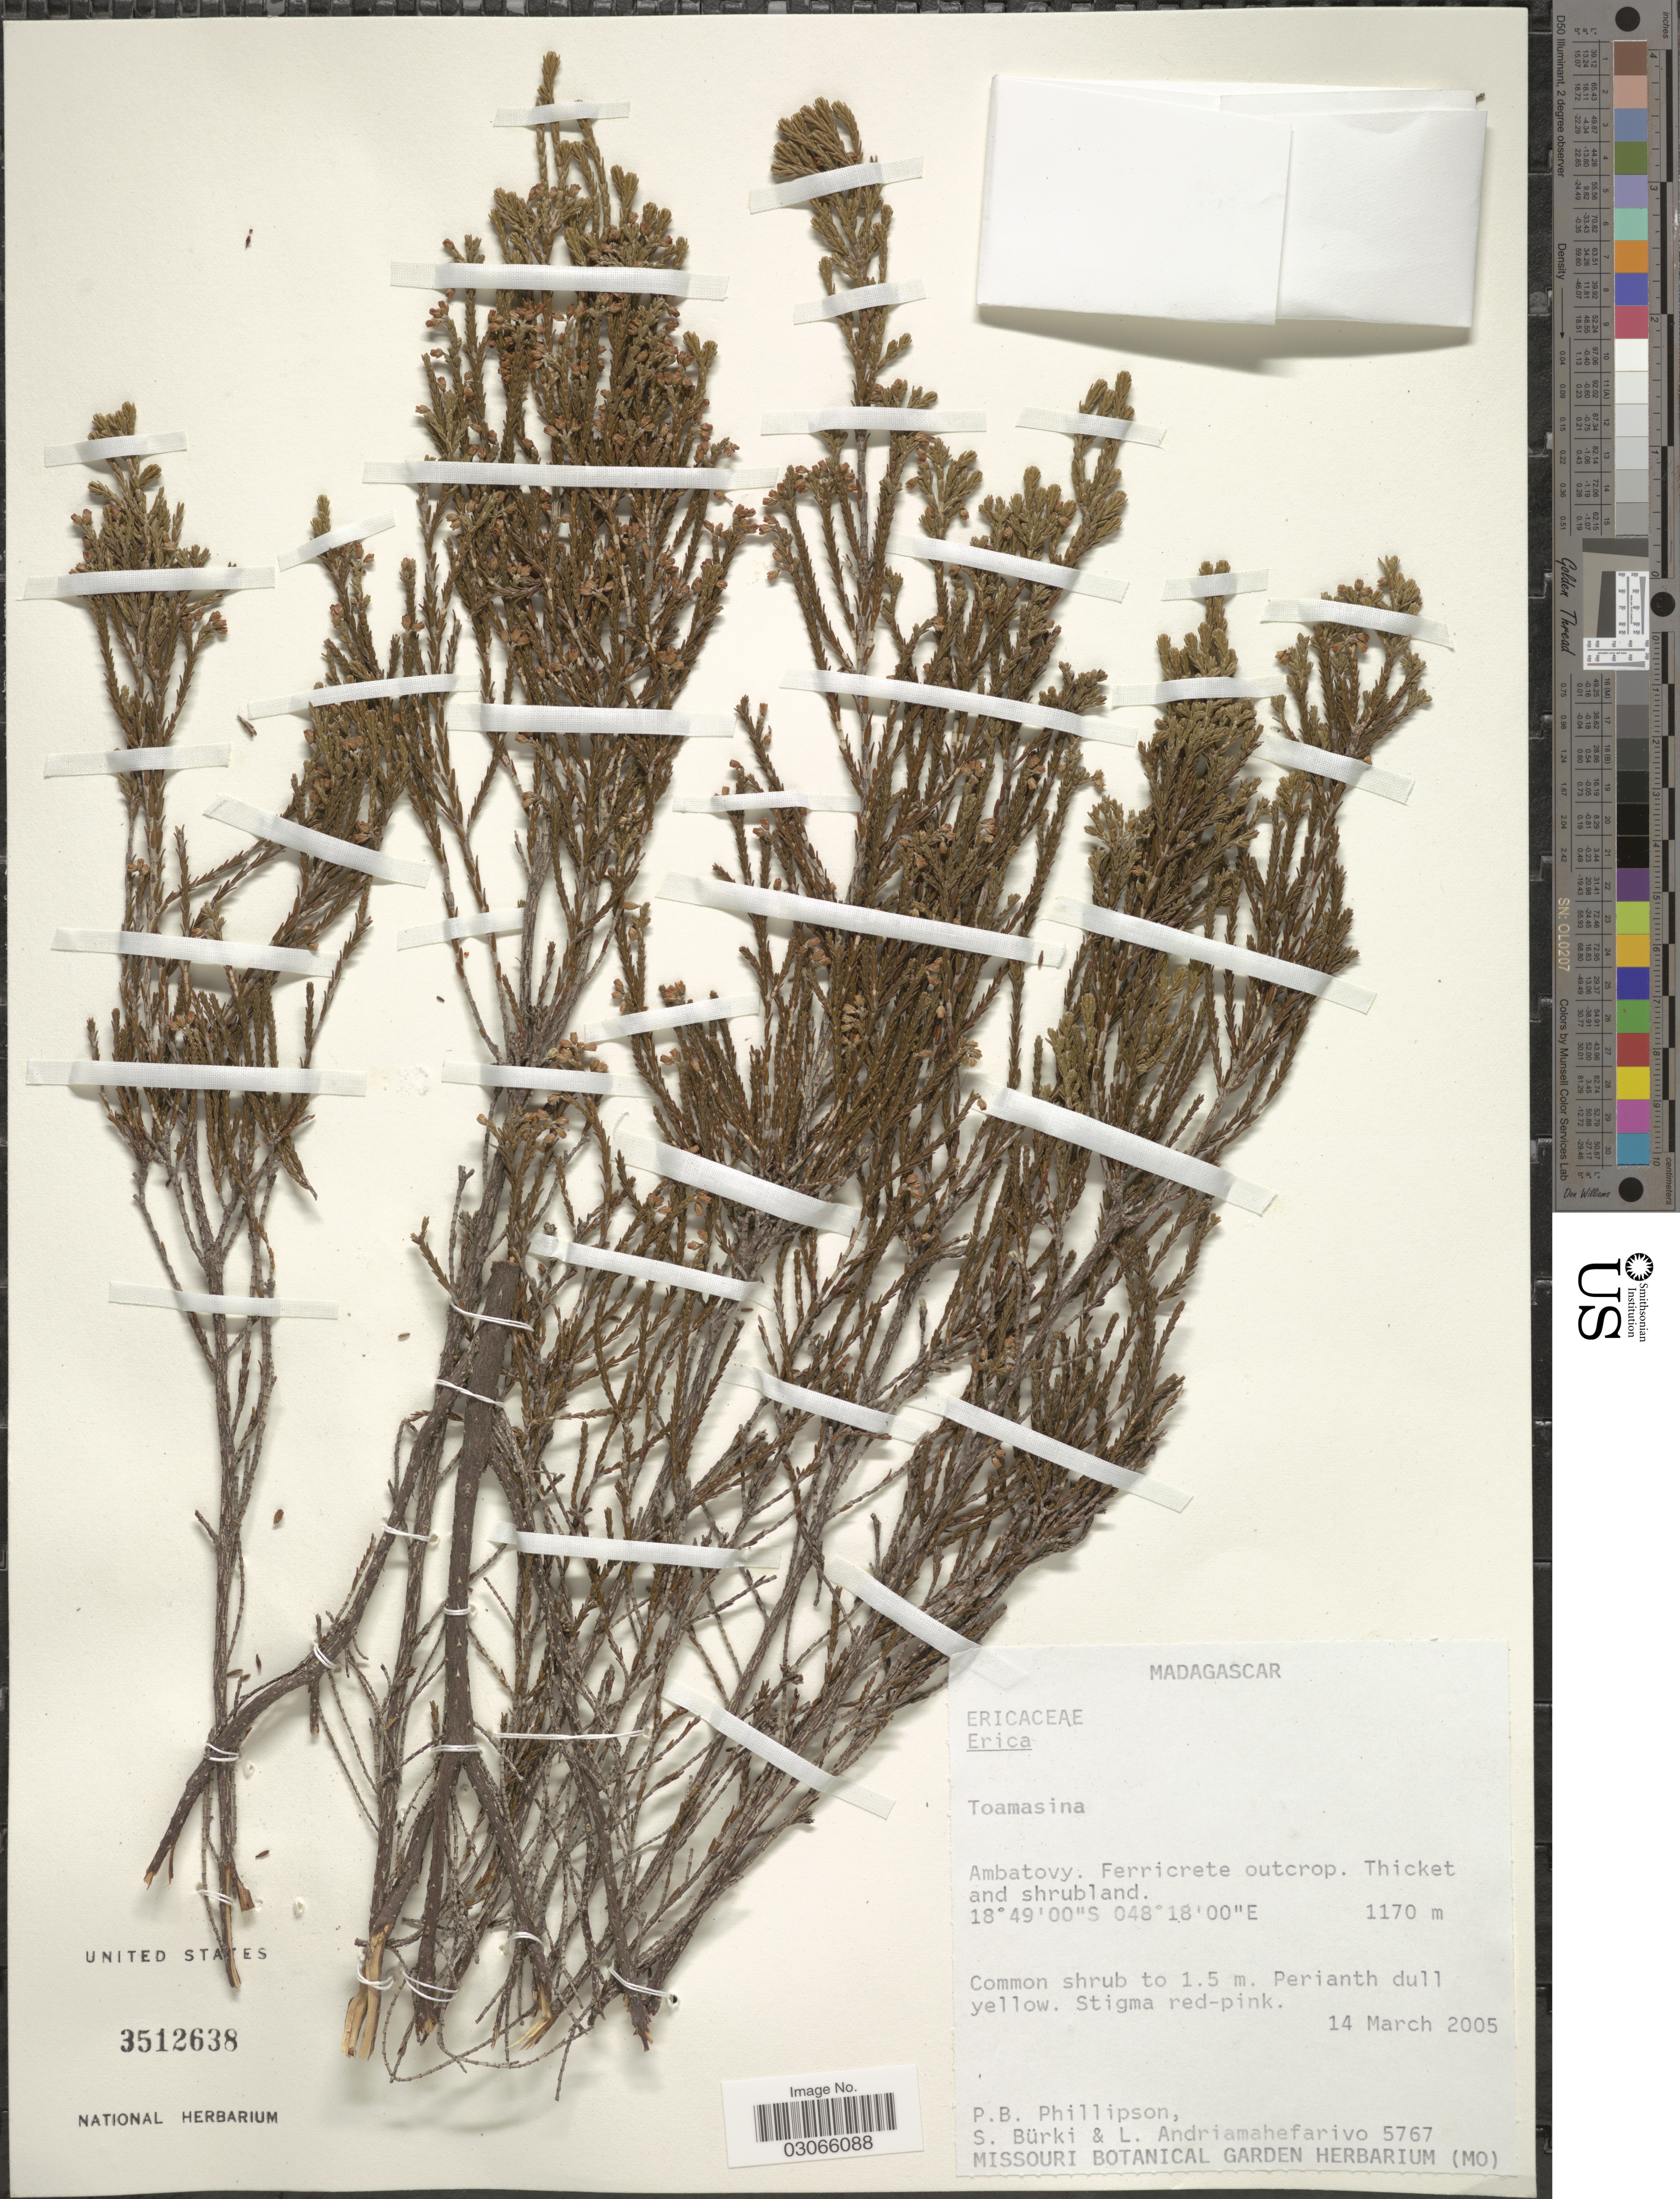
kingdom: Plantae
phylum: Tracheophyta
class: Magnoliopsida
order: Ericales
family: Ericaceae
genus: Erica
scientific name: Erica sp.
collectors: P. B. Phillipson, S. Bürki & L. Andriamahefarivo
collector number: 5767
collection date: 2005-03-14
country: Madagascar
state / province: Alaotra Mangoro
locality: Ambatovy. Ferricrete outcrop.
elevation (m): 1170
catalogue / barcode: US 3512638